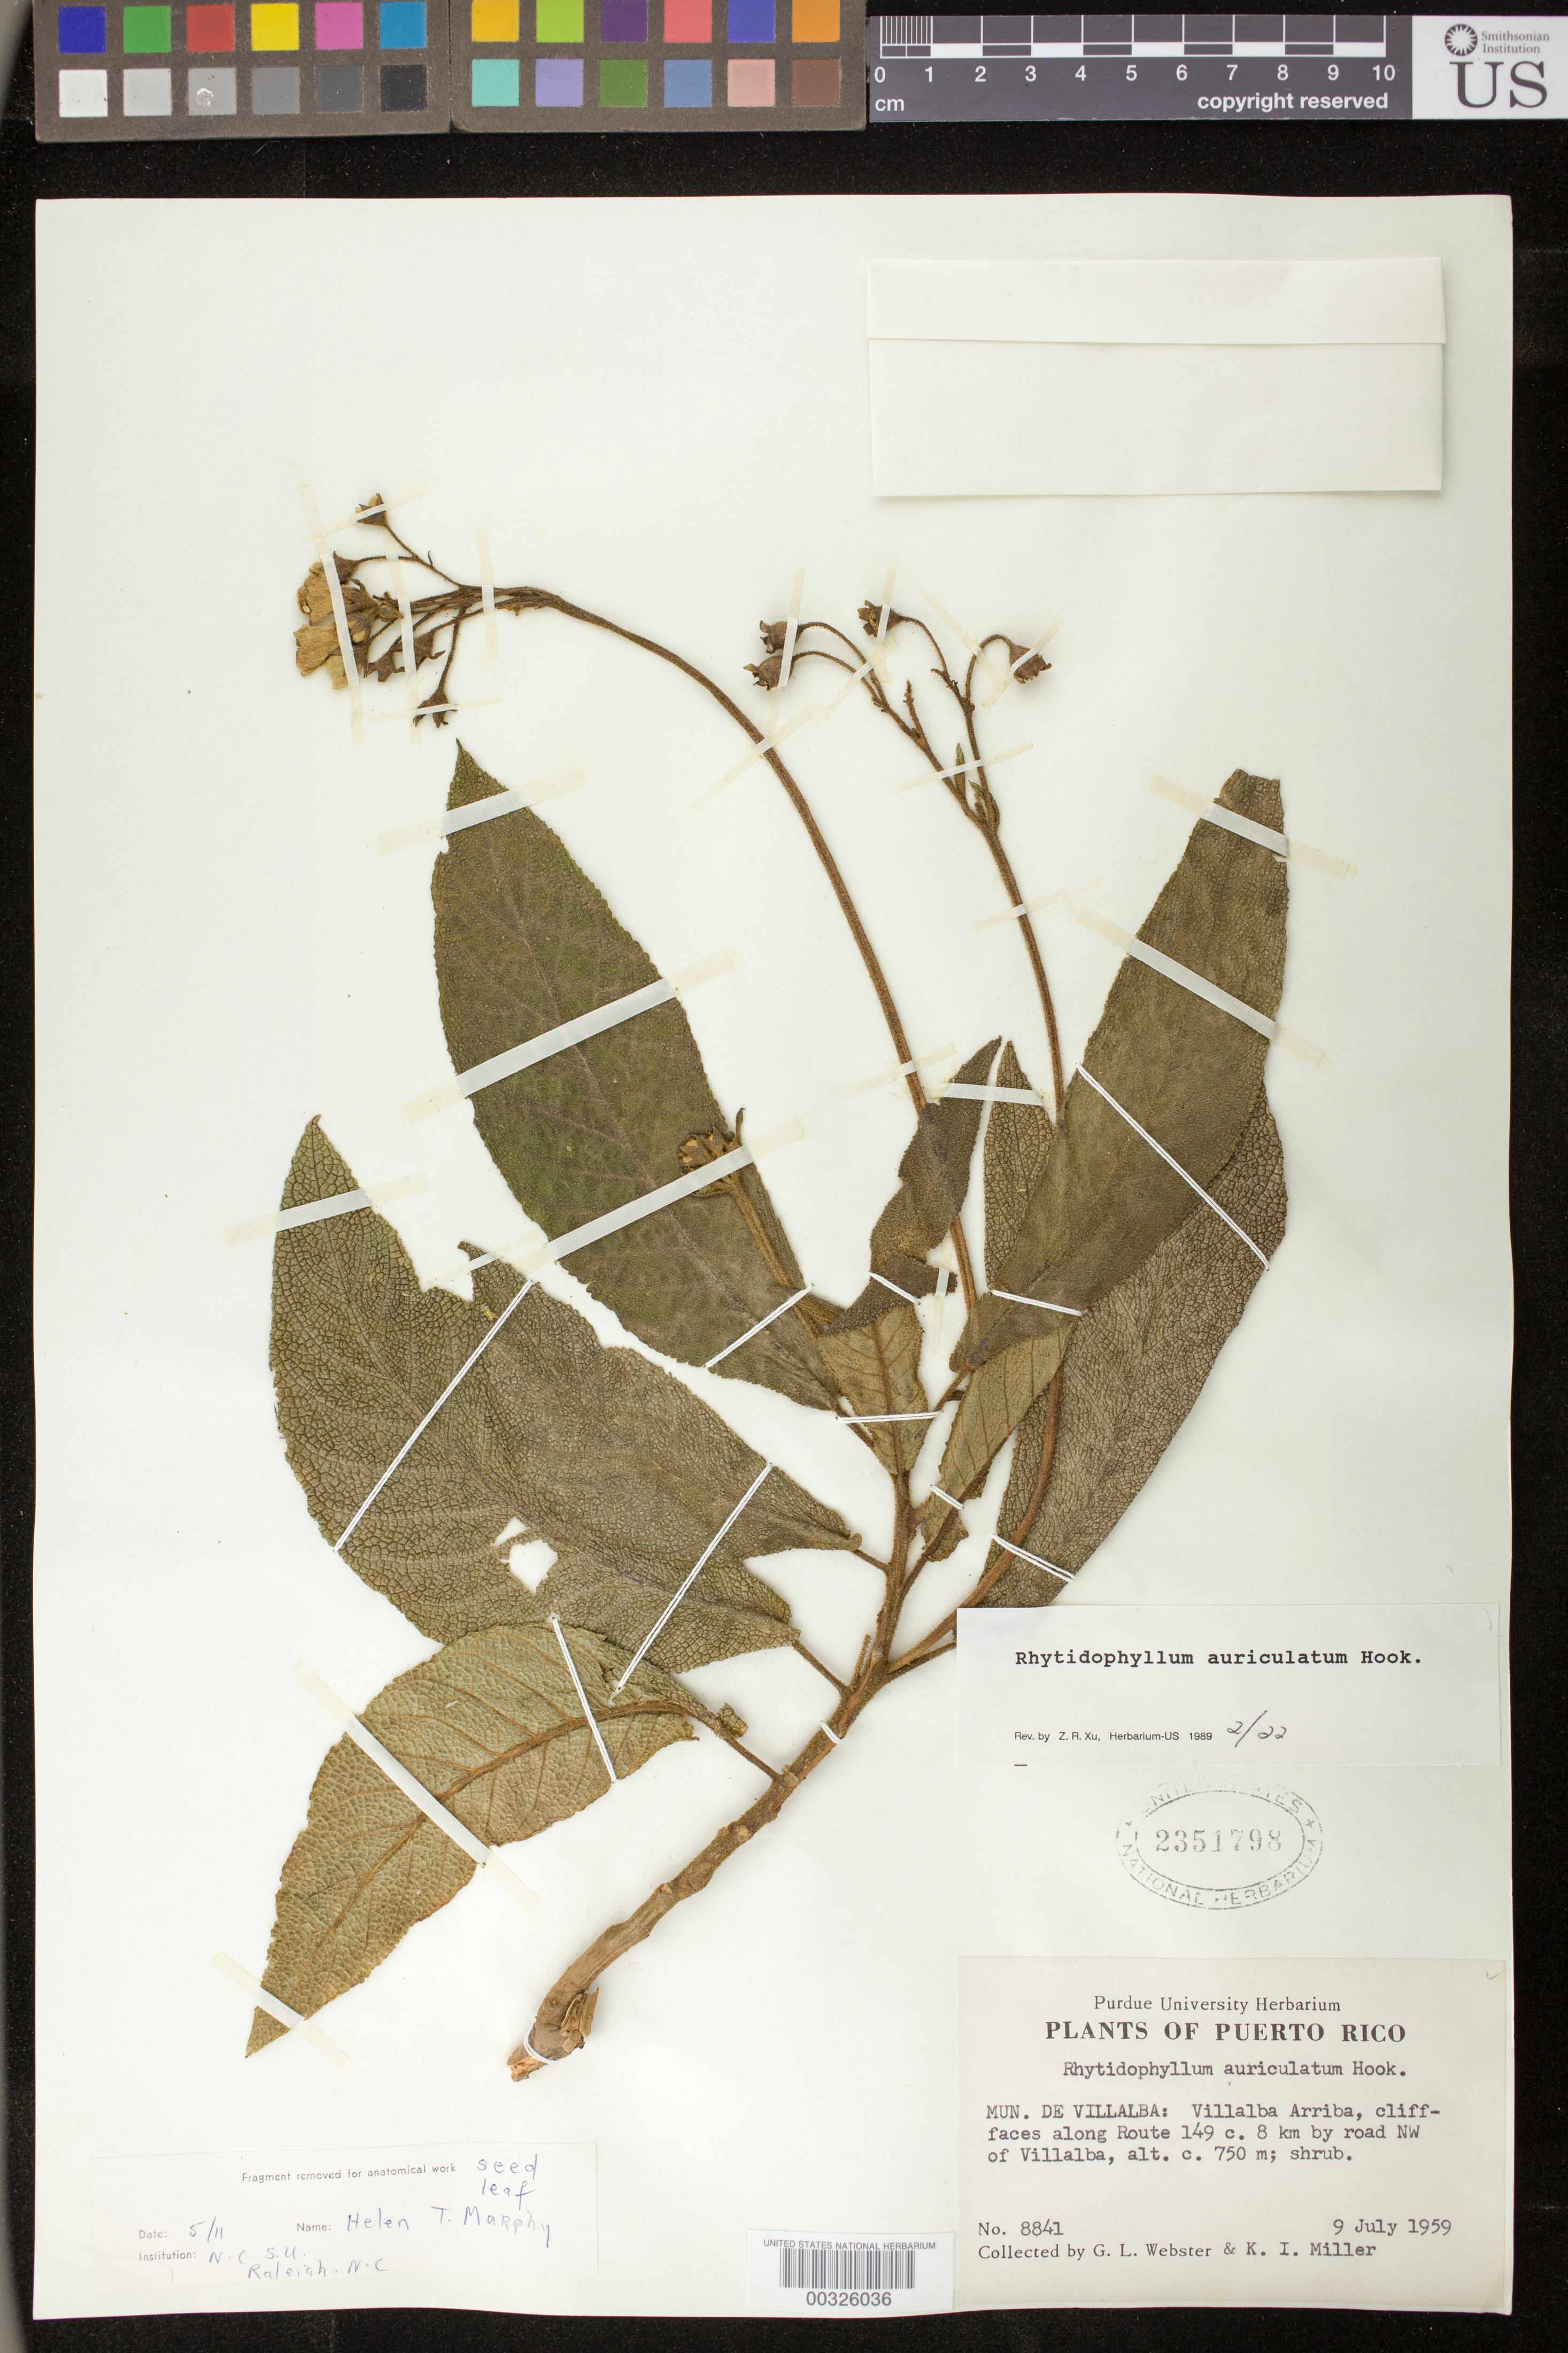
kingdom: Plantae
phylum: Tracheophyta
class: Magnoliopsida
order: Lamiales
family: Gesneriaceae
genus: Rhytidophyllum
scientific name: Rhytidophyllum auriculatum var. angustatum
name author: Urb.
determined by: Skog, Laurence E.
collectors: G. L. Webster & K. I. Miller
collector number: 8841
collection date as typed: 09 Jul 1959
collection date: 1959-07-09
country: Puerto Rico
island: Puerto Rico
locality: Mun. de Villalba: Villalba Arriba, along route 149 c. 8 km by road NW of Villalba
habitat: Cliff-faces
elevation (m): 750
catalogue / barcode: US 2351798